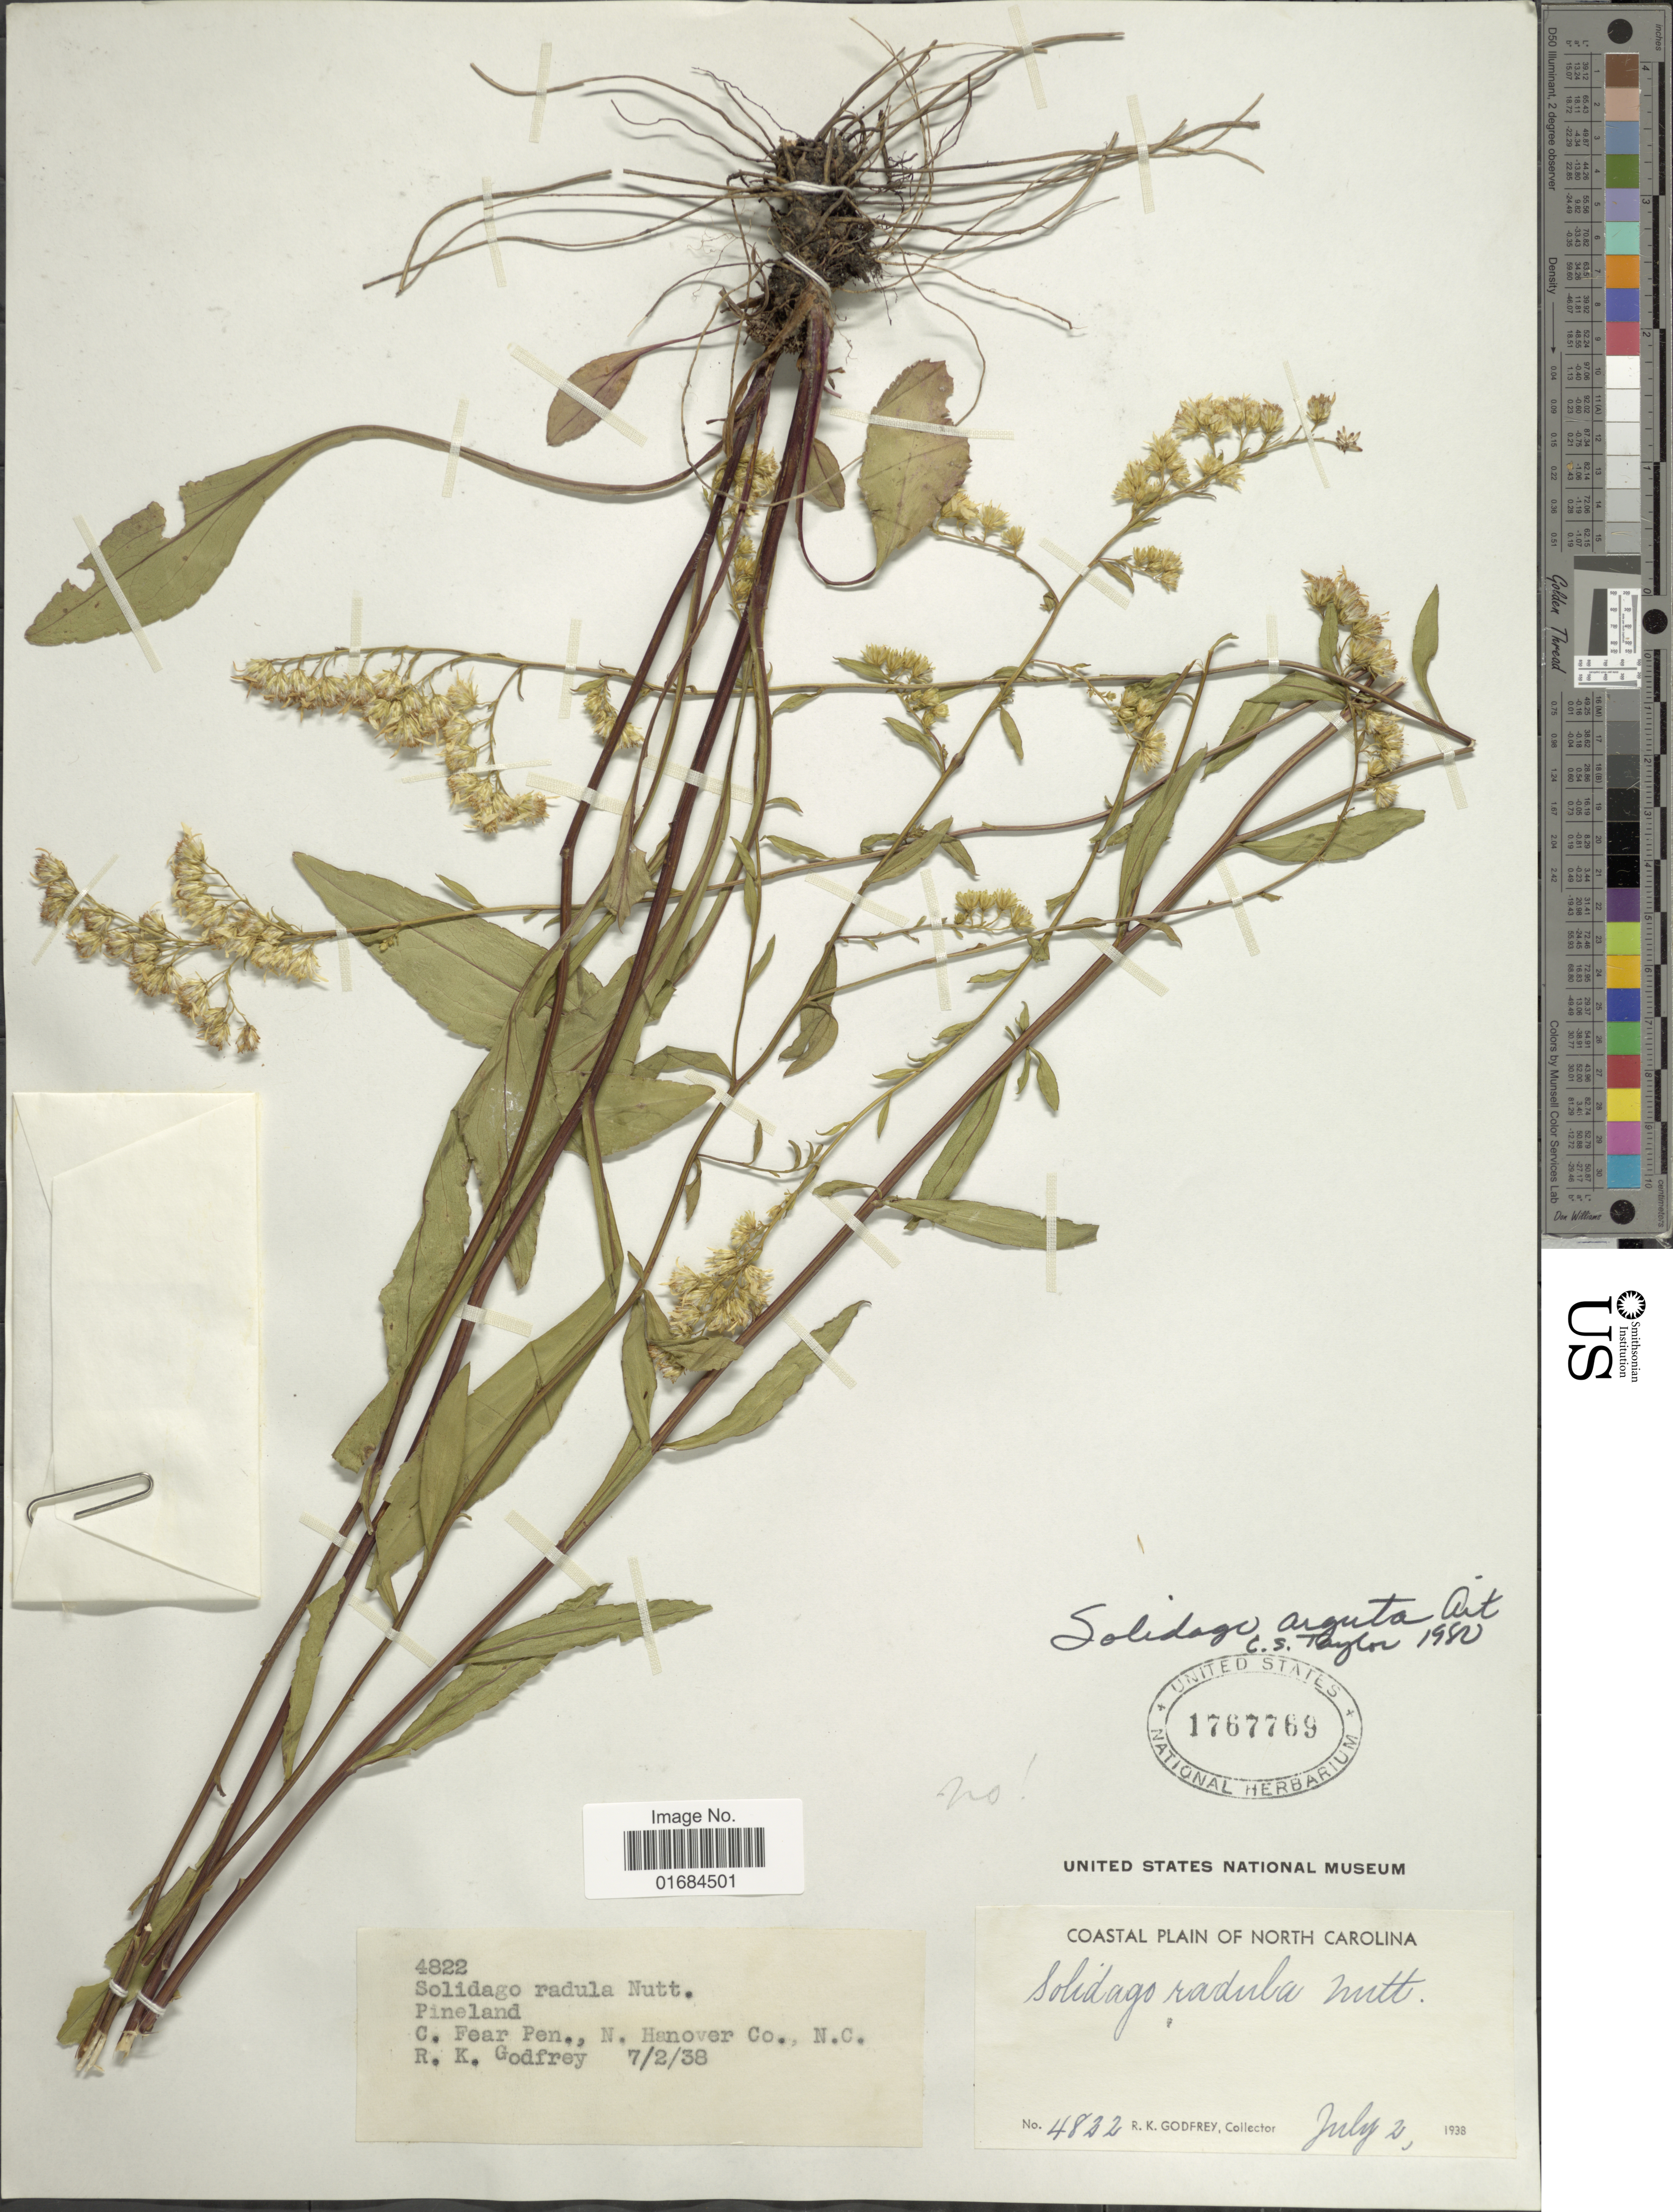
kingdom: Plantae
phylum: Tracheophyta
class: Magnoliopsida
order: Asterales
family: Asteraceae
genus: Solidago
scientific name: Solidago arguta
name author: Aiton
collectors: R. K. Godfrey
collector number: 4822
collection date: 1938-07-02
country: United States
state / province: North Carolina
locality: Pineland, C. fear Pen, N Hanover Co..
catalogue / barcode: US 1767769